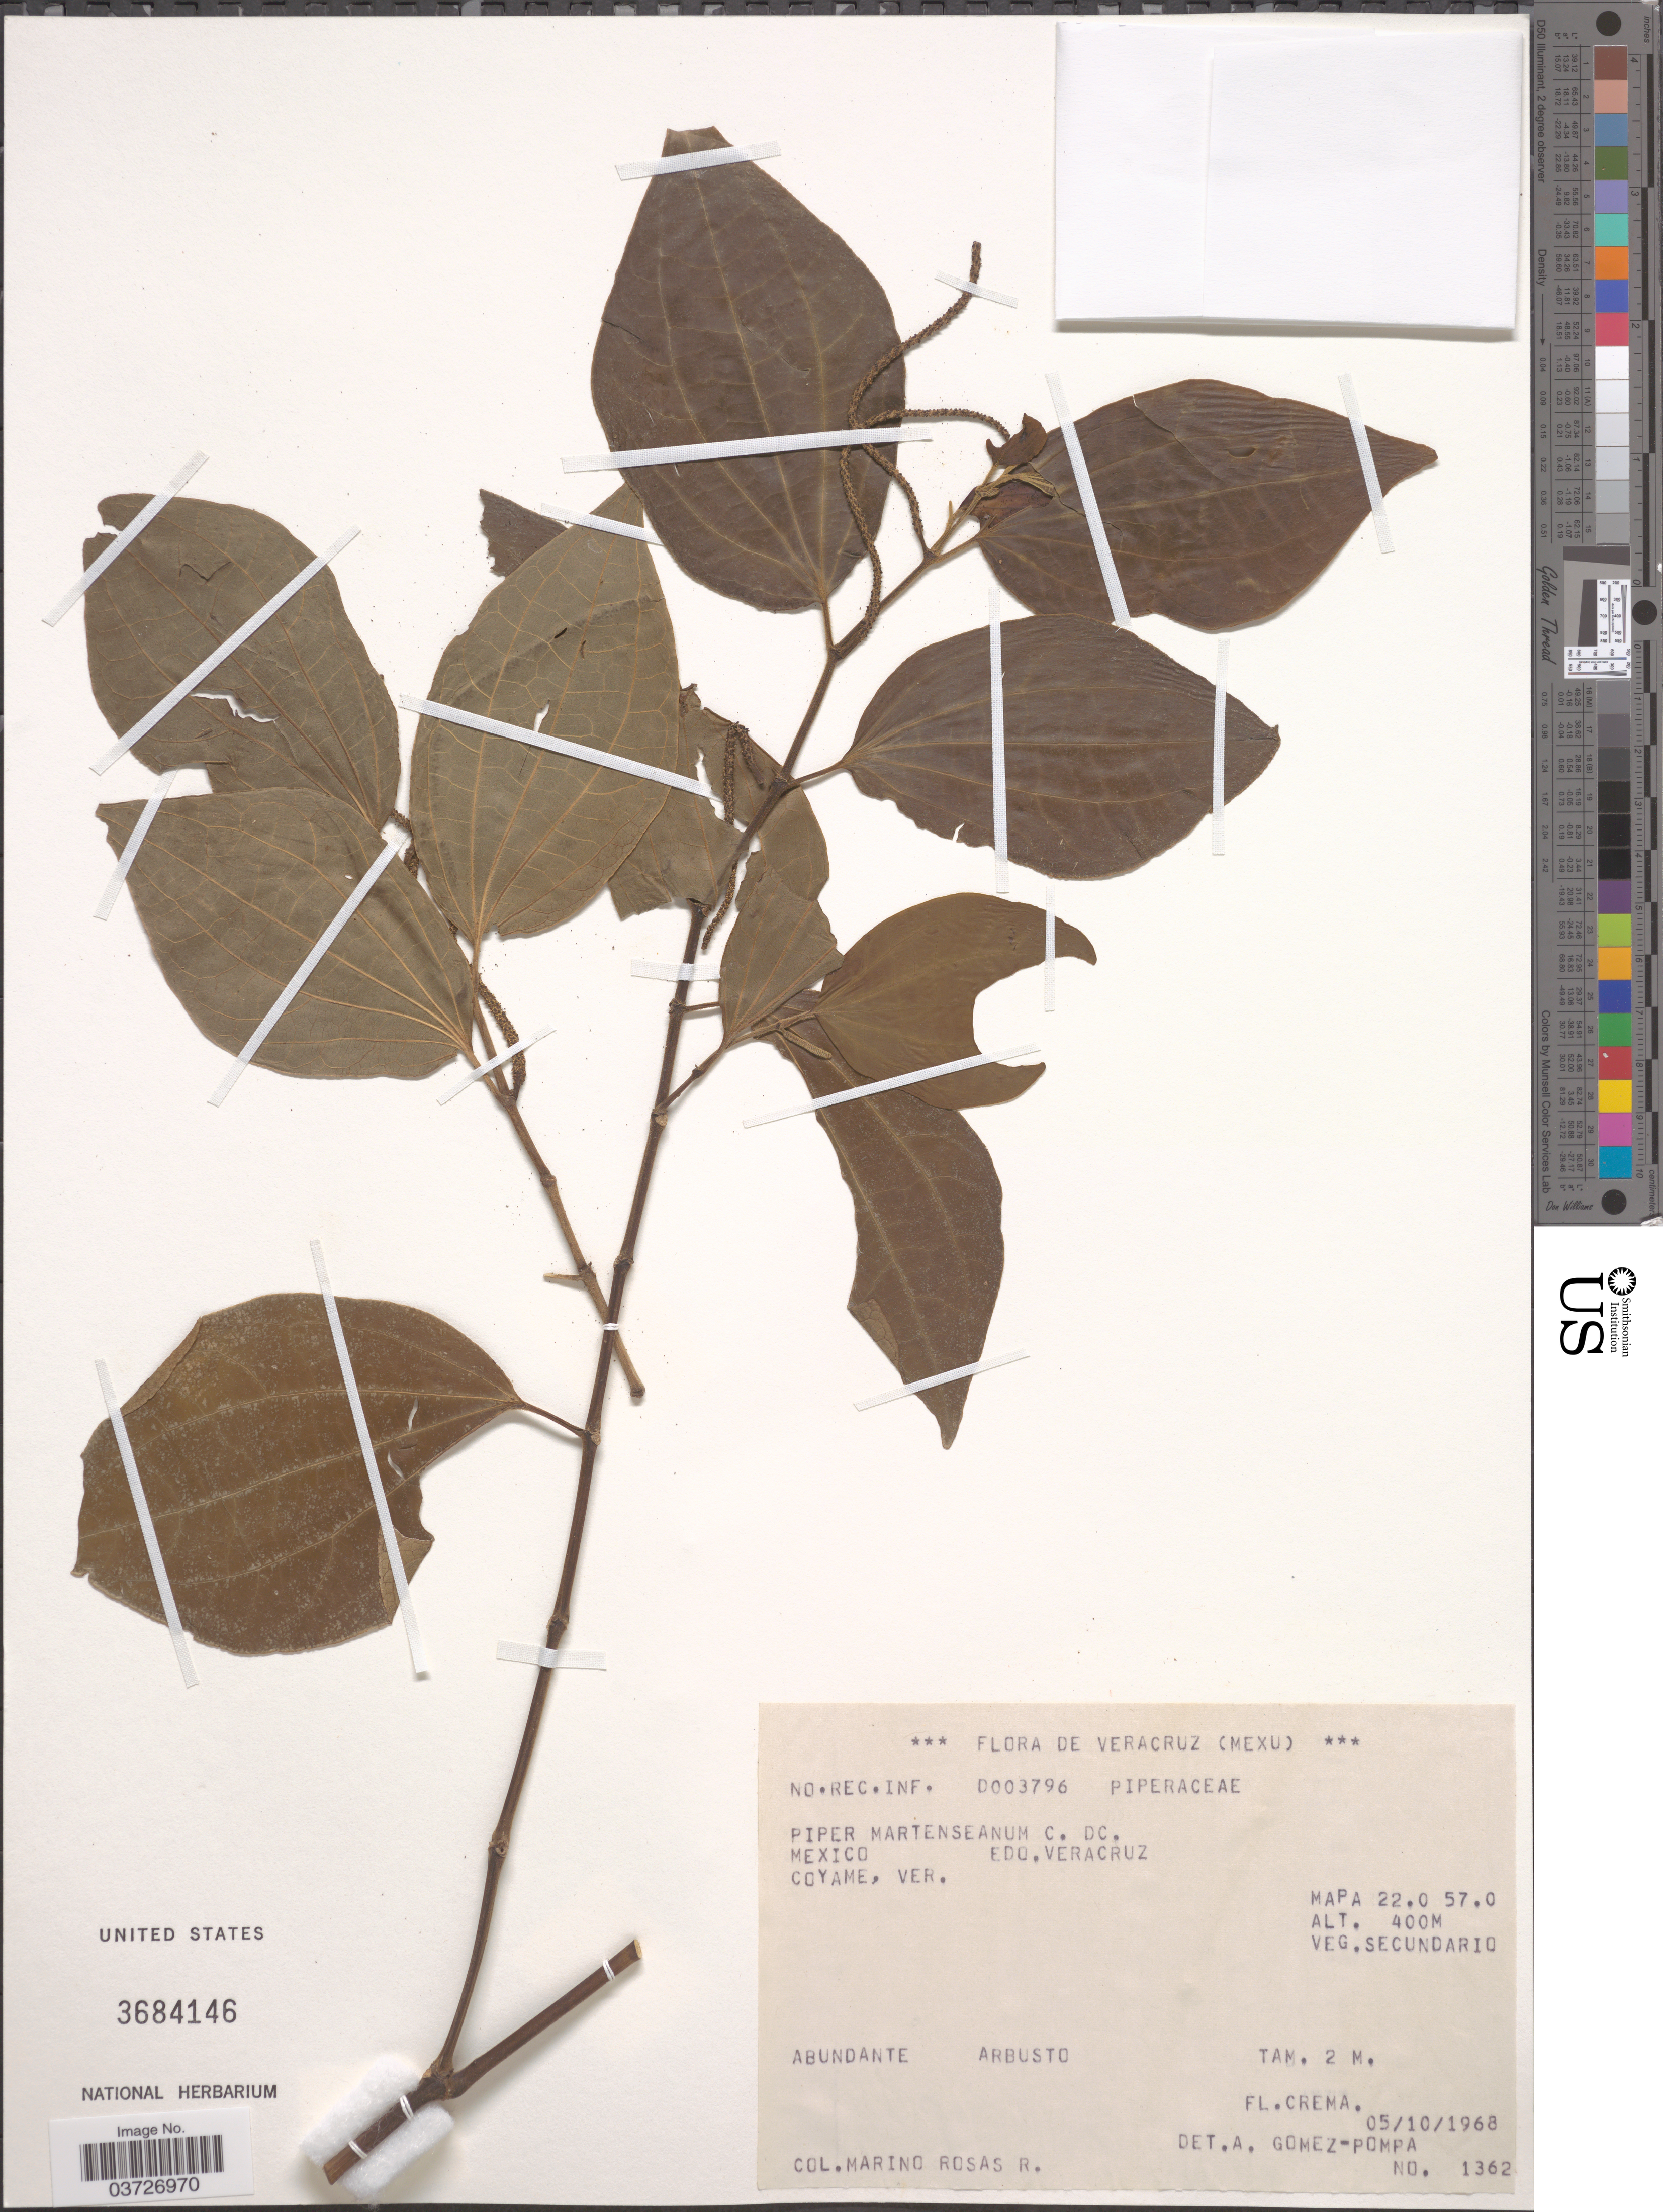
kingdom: Plantae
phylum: Tracheophyta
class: Magnoliopsida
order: Piperales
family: Piperaceae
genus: Piper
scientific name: Piper martensianum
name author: C. DC.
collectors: M. Rosas R.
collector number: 1362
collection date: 1968-10-05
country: Mexico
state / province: Veracruz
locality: Edo. Veracruz. Coyame, Ver. MAPA 22.0 57.0.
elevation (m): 400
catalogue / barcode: US 3684146